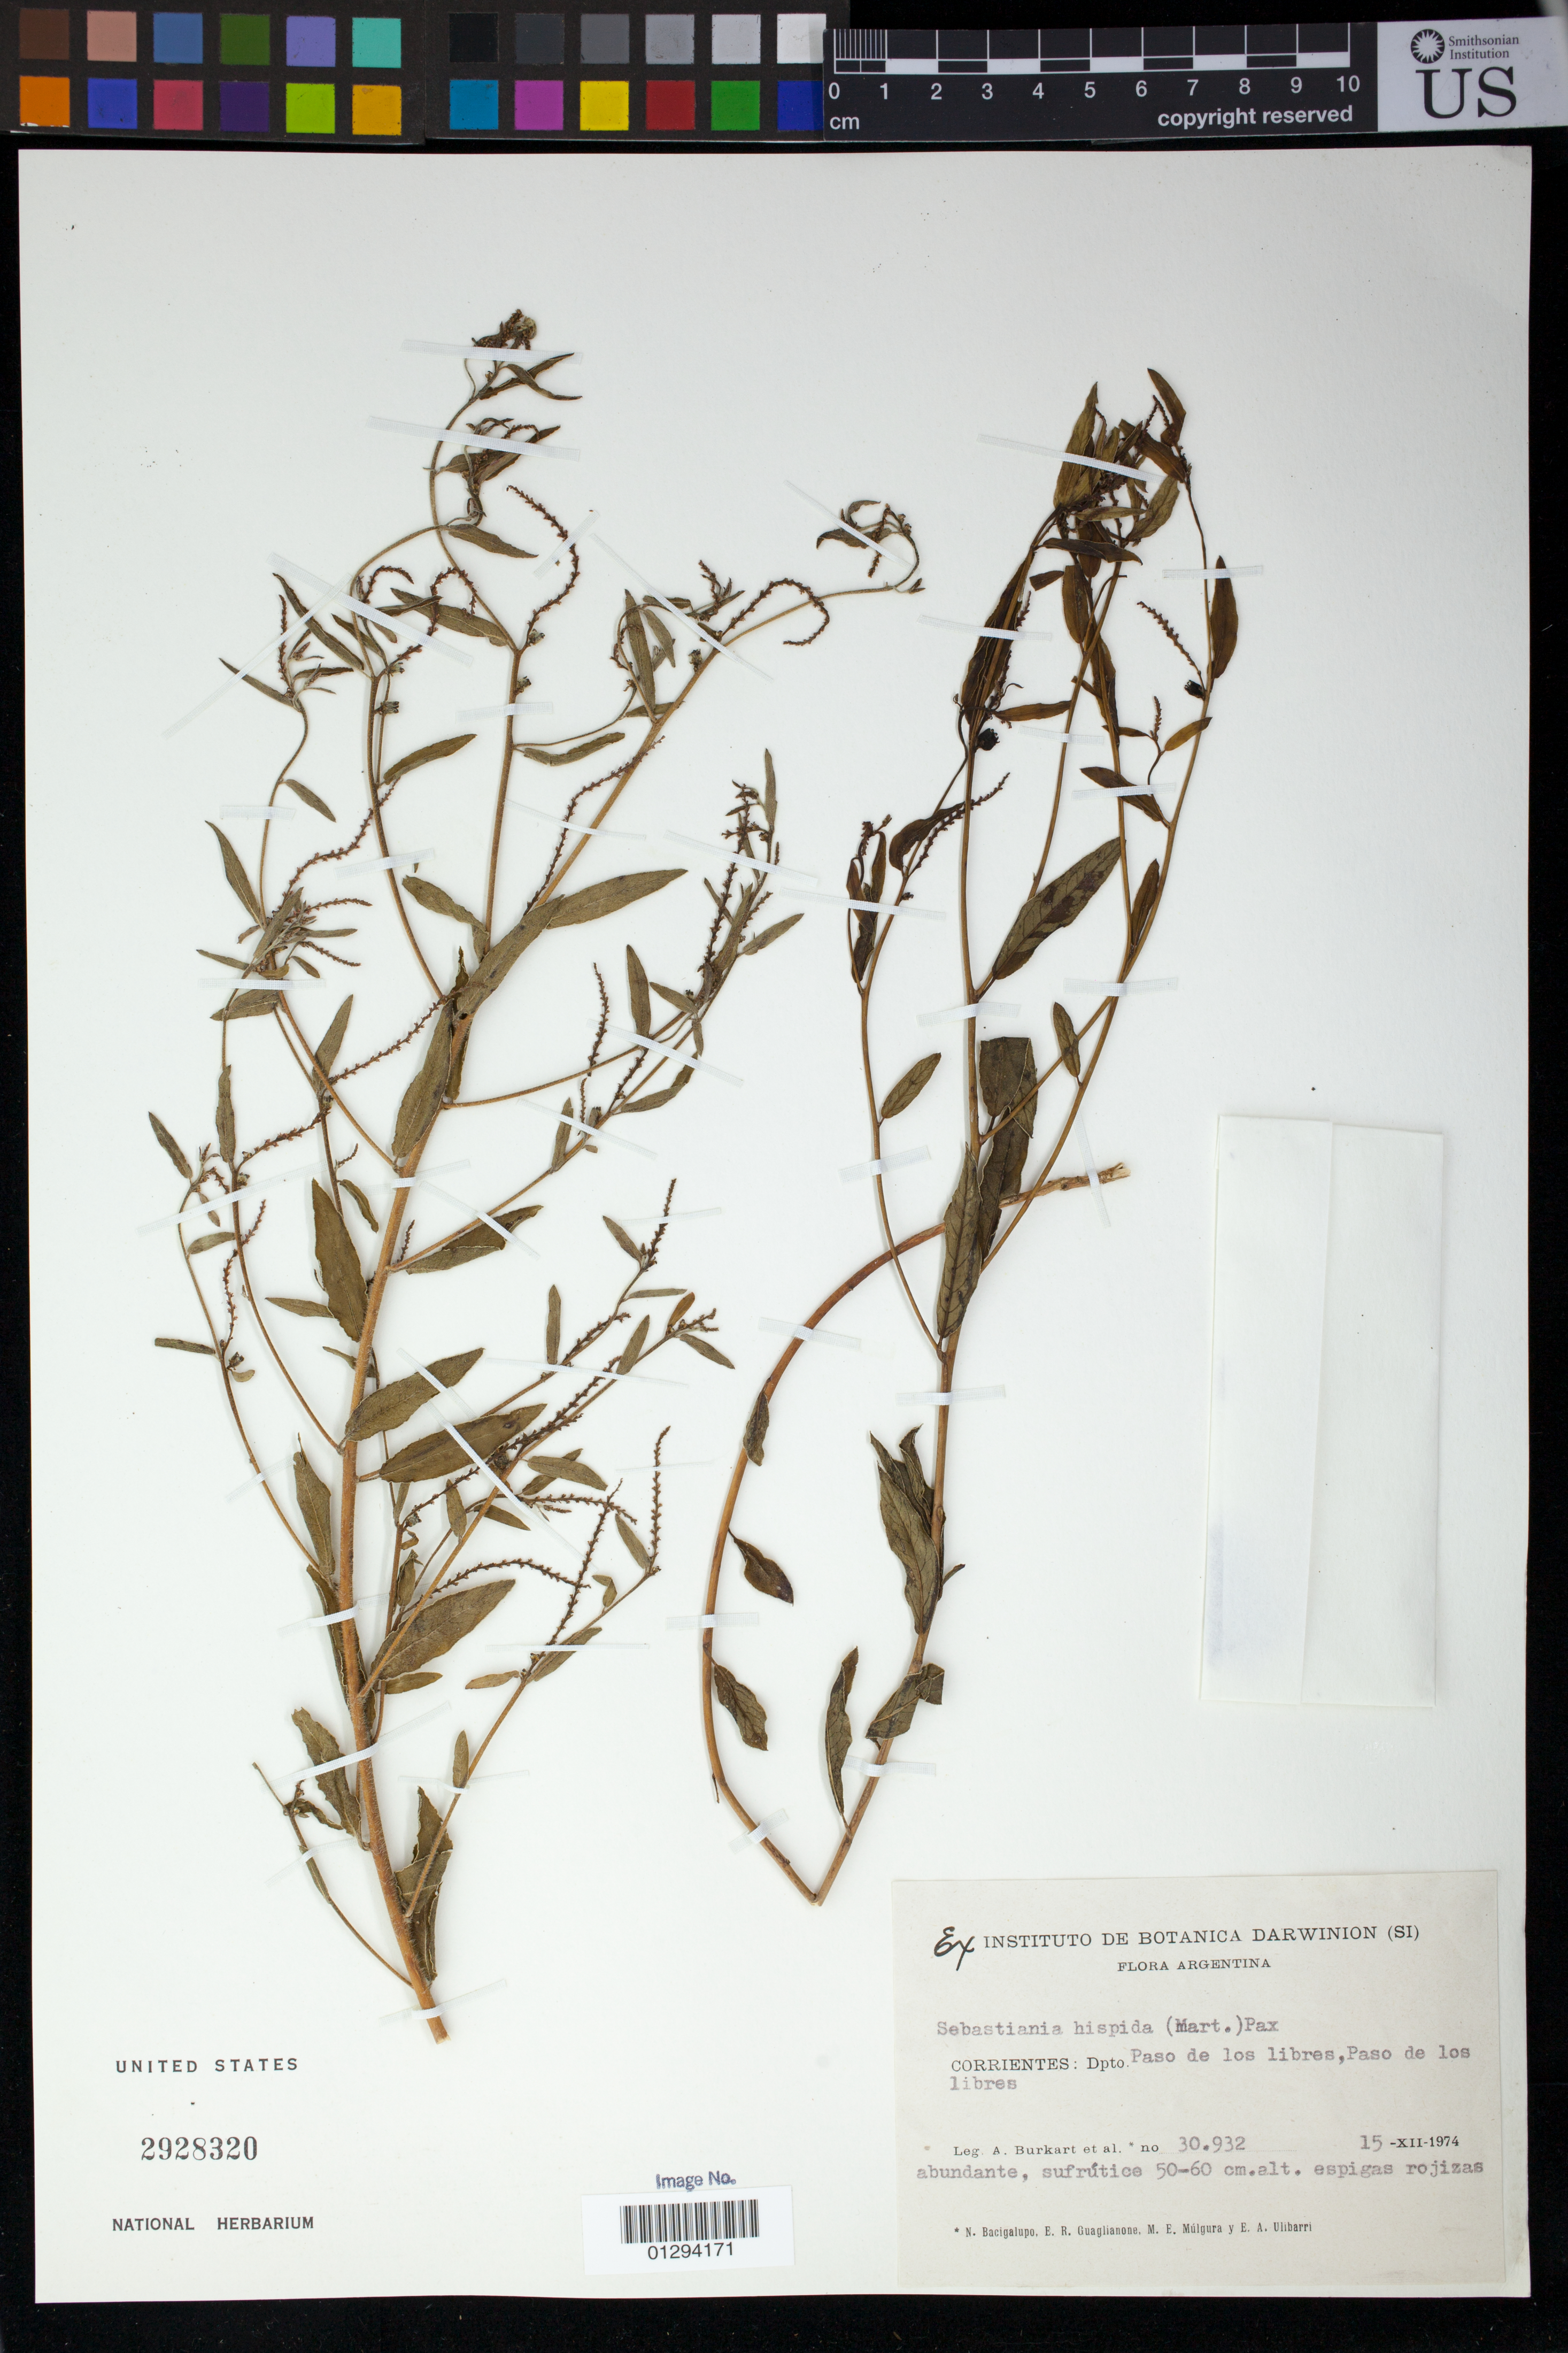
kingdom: Plantae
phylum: Tracheophyta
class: Magnoliopsida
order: Malpighiales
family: Euphorbiaceae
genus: Sebastiania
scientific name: Sebastiania hispida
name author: (Mart.) Pax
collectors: A. E. Burkart, N. M. Bacigalupo, E. R. Guaglianone, M. E. Múlgura & E. A. Ulibarri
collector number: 30932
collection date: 1974-12-15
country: Argentina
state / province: Corrientes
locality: Dpto. Paso de los libres (Departamento de Paso de los Libres)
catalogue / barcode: US 2928320